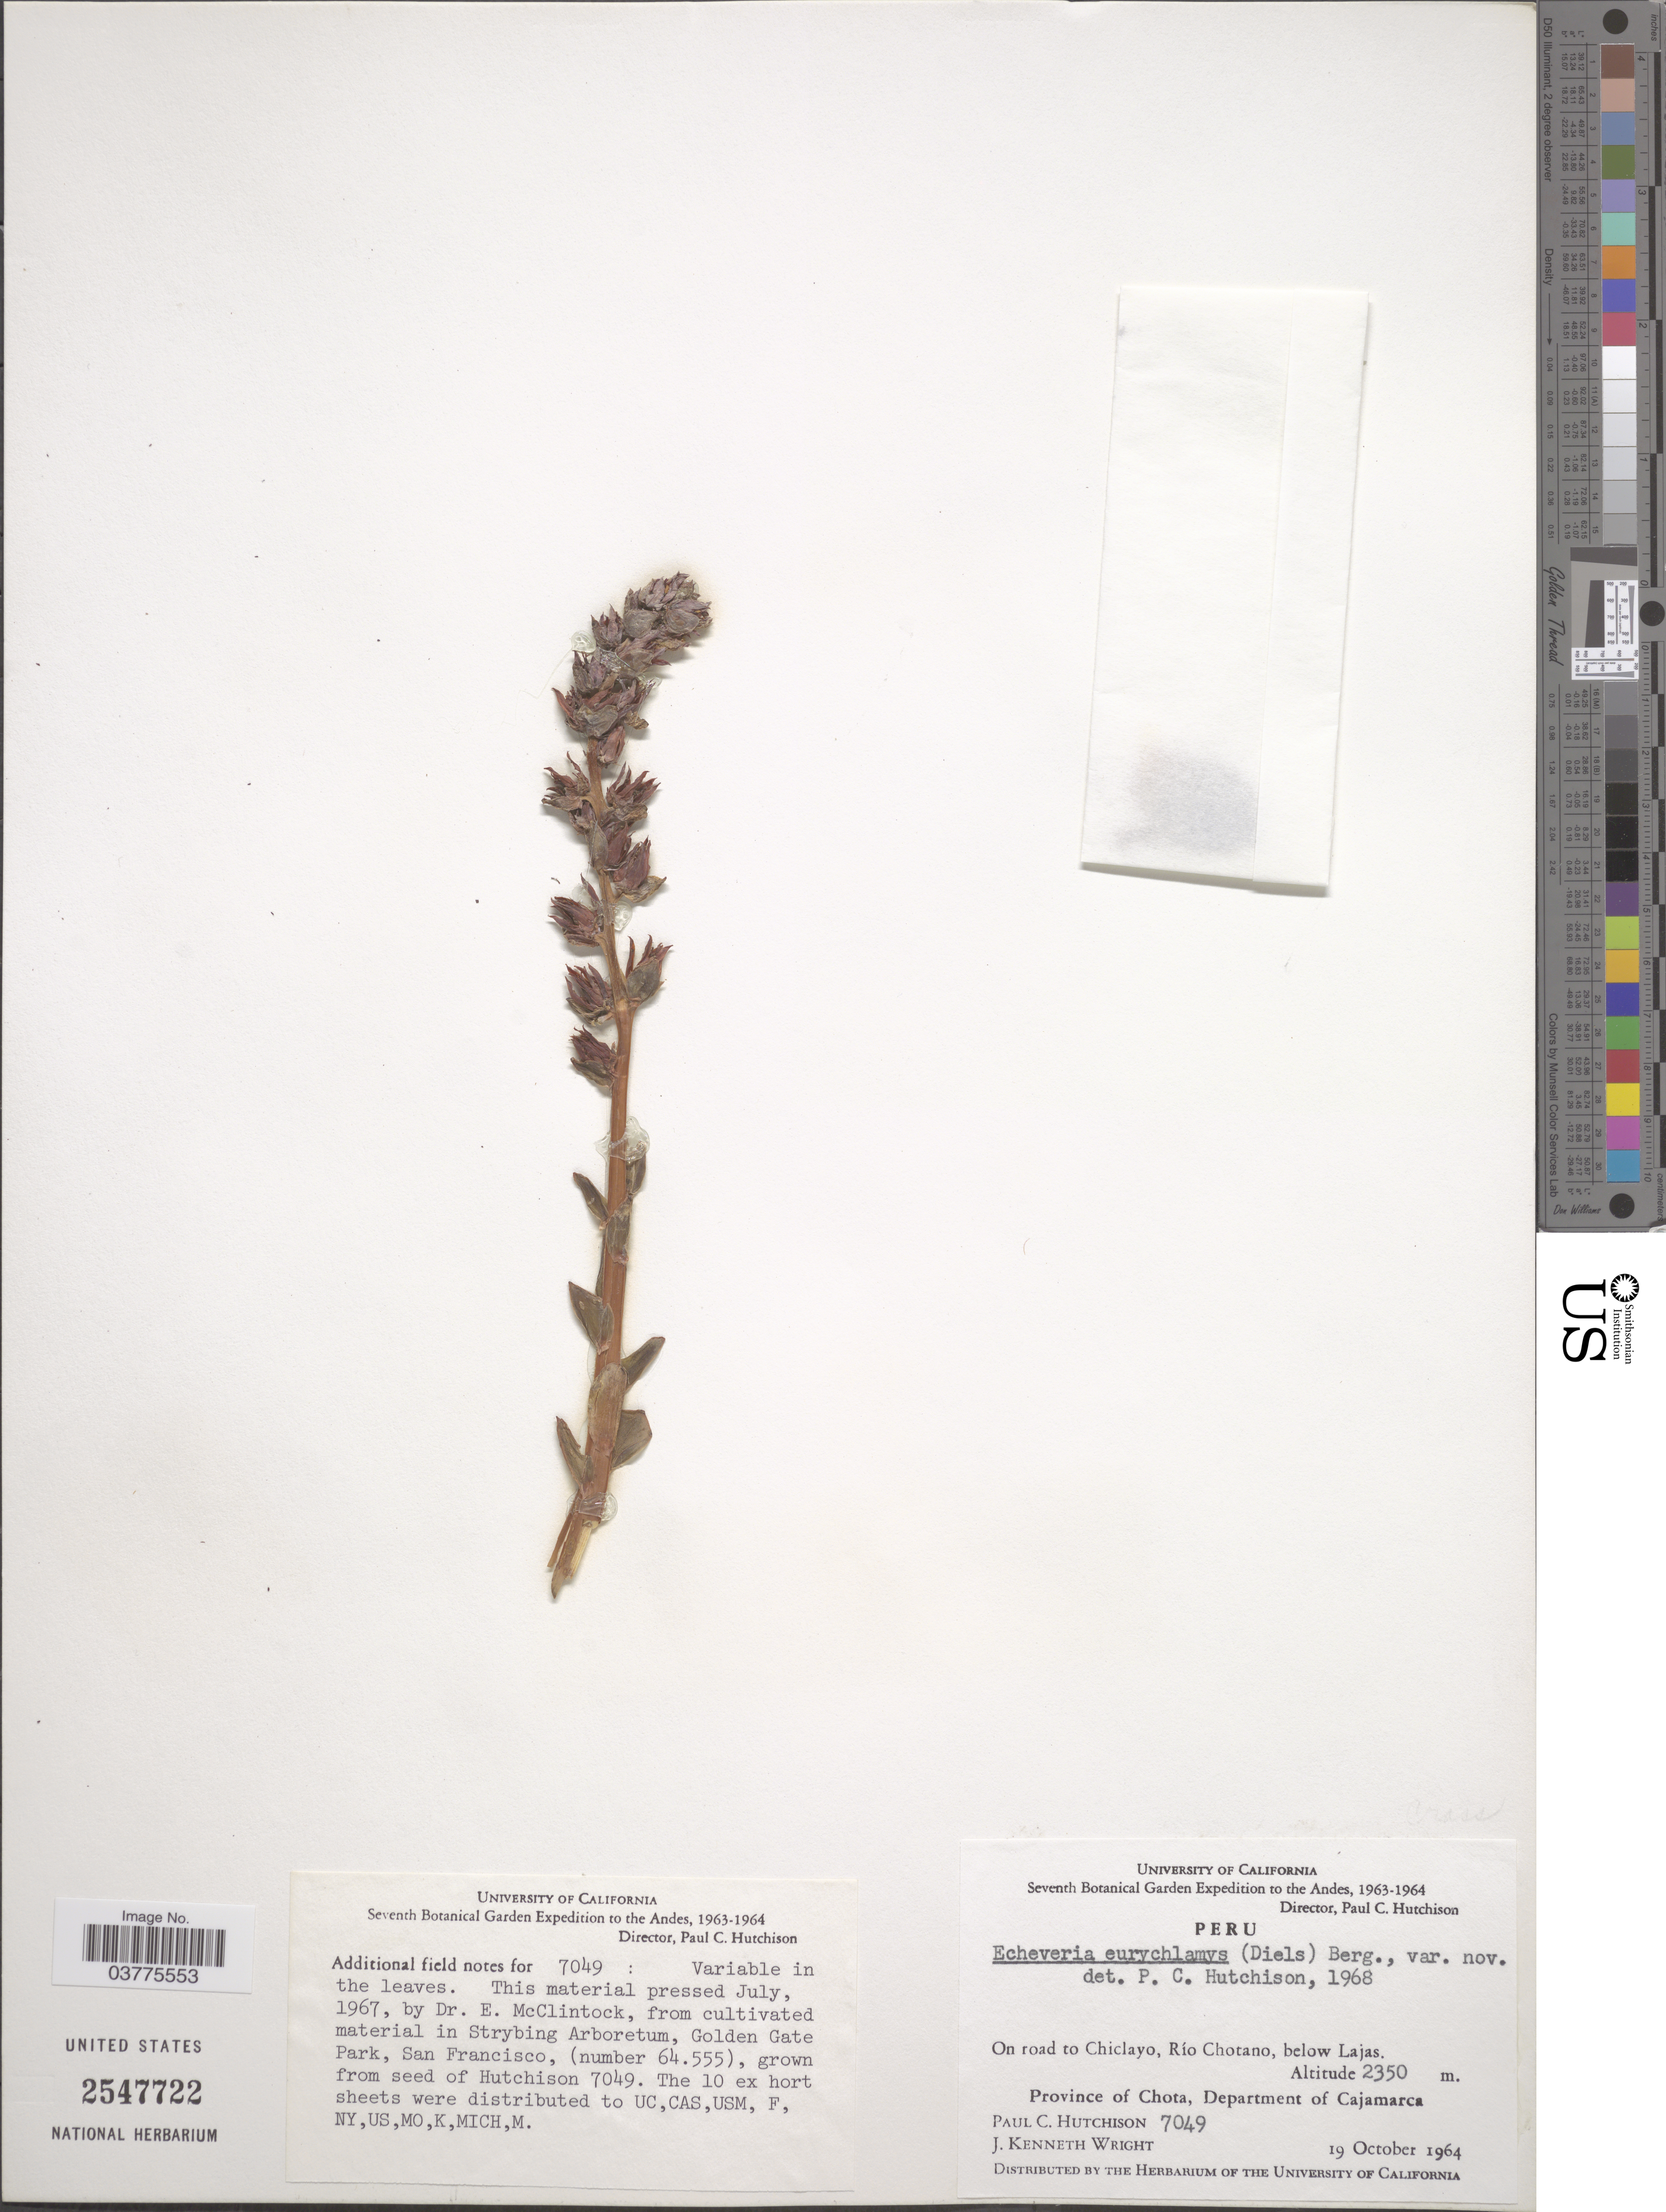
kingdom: Plantae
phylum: Tracheophyta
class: Magnoliopsida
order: Saxifragales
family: Crassulaceae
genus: Echeveria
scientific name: Echeveria eurychlamys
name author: (Diels) A. Berger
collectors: P. C. Hutchison & J. K. Wright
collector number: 7049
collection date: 1964-10-19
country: Peru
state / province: Cajamarca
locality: On road to Chiclayo, Río Chotano, below Lajas. Province of Chota, Department of Cajamarca.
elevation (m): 2350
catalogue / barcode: US 2547722